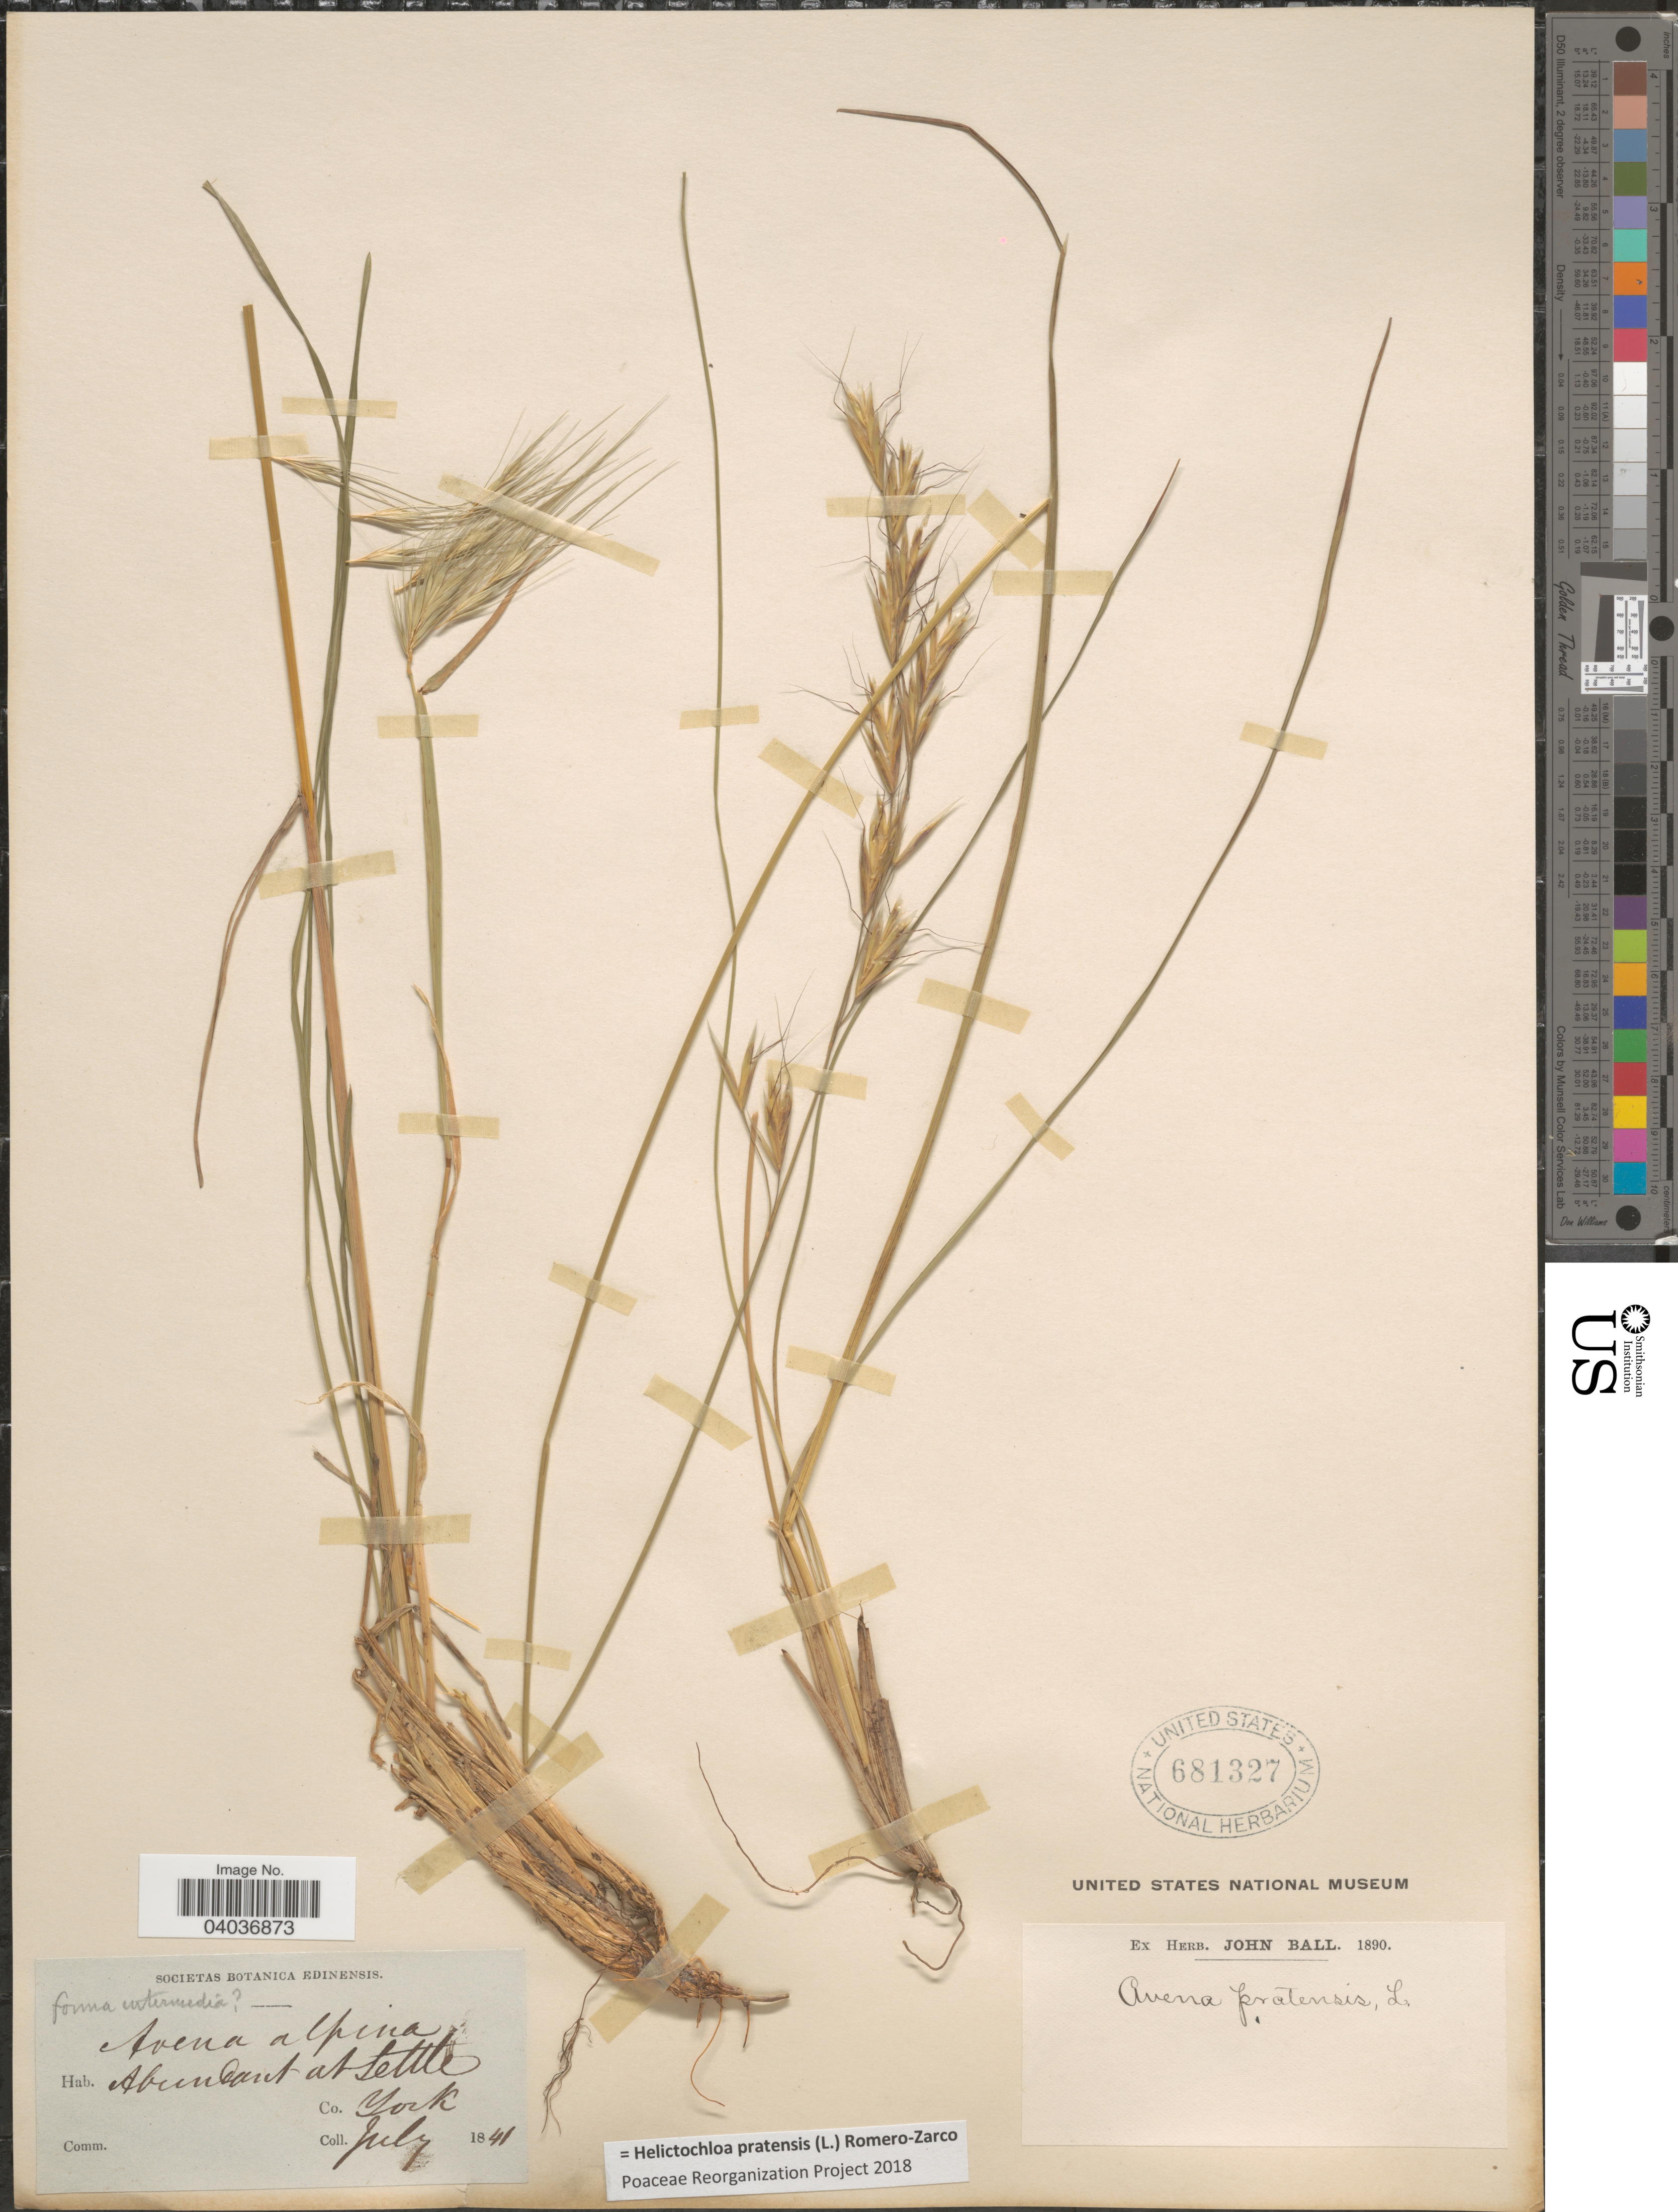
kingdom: Plantae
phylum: Tracheophyta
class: Liliopsida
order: Poales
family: Poaceae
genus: Helictochloa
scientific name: Helictochloa pratensis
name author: (L.) Romero-Zarco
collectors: ex herb. John Ball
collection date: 1841-07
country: United Kingdom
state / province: England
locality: Abundant at Settle. Co. York.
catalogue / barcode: US 681327